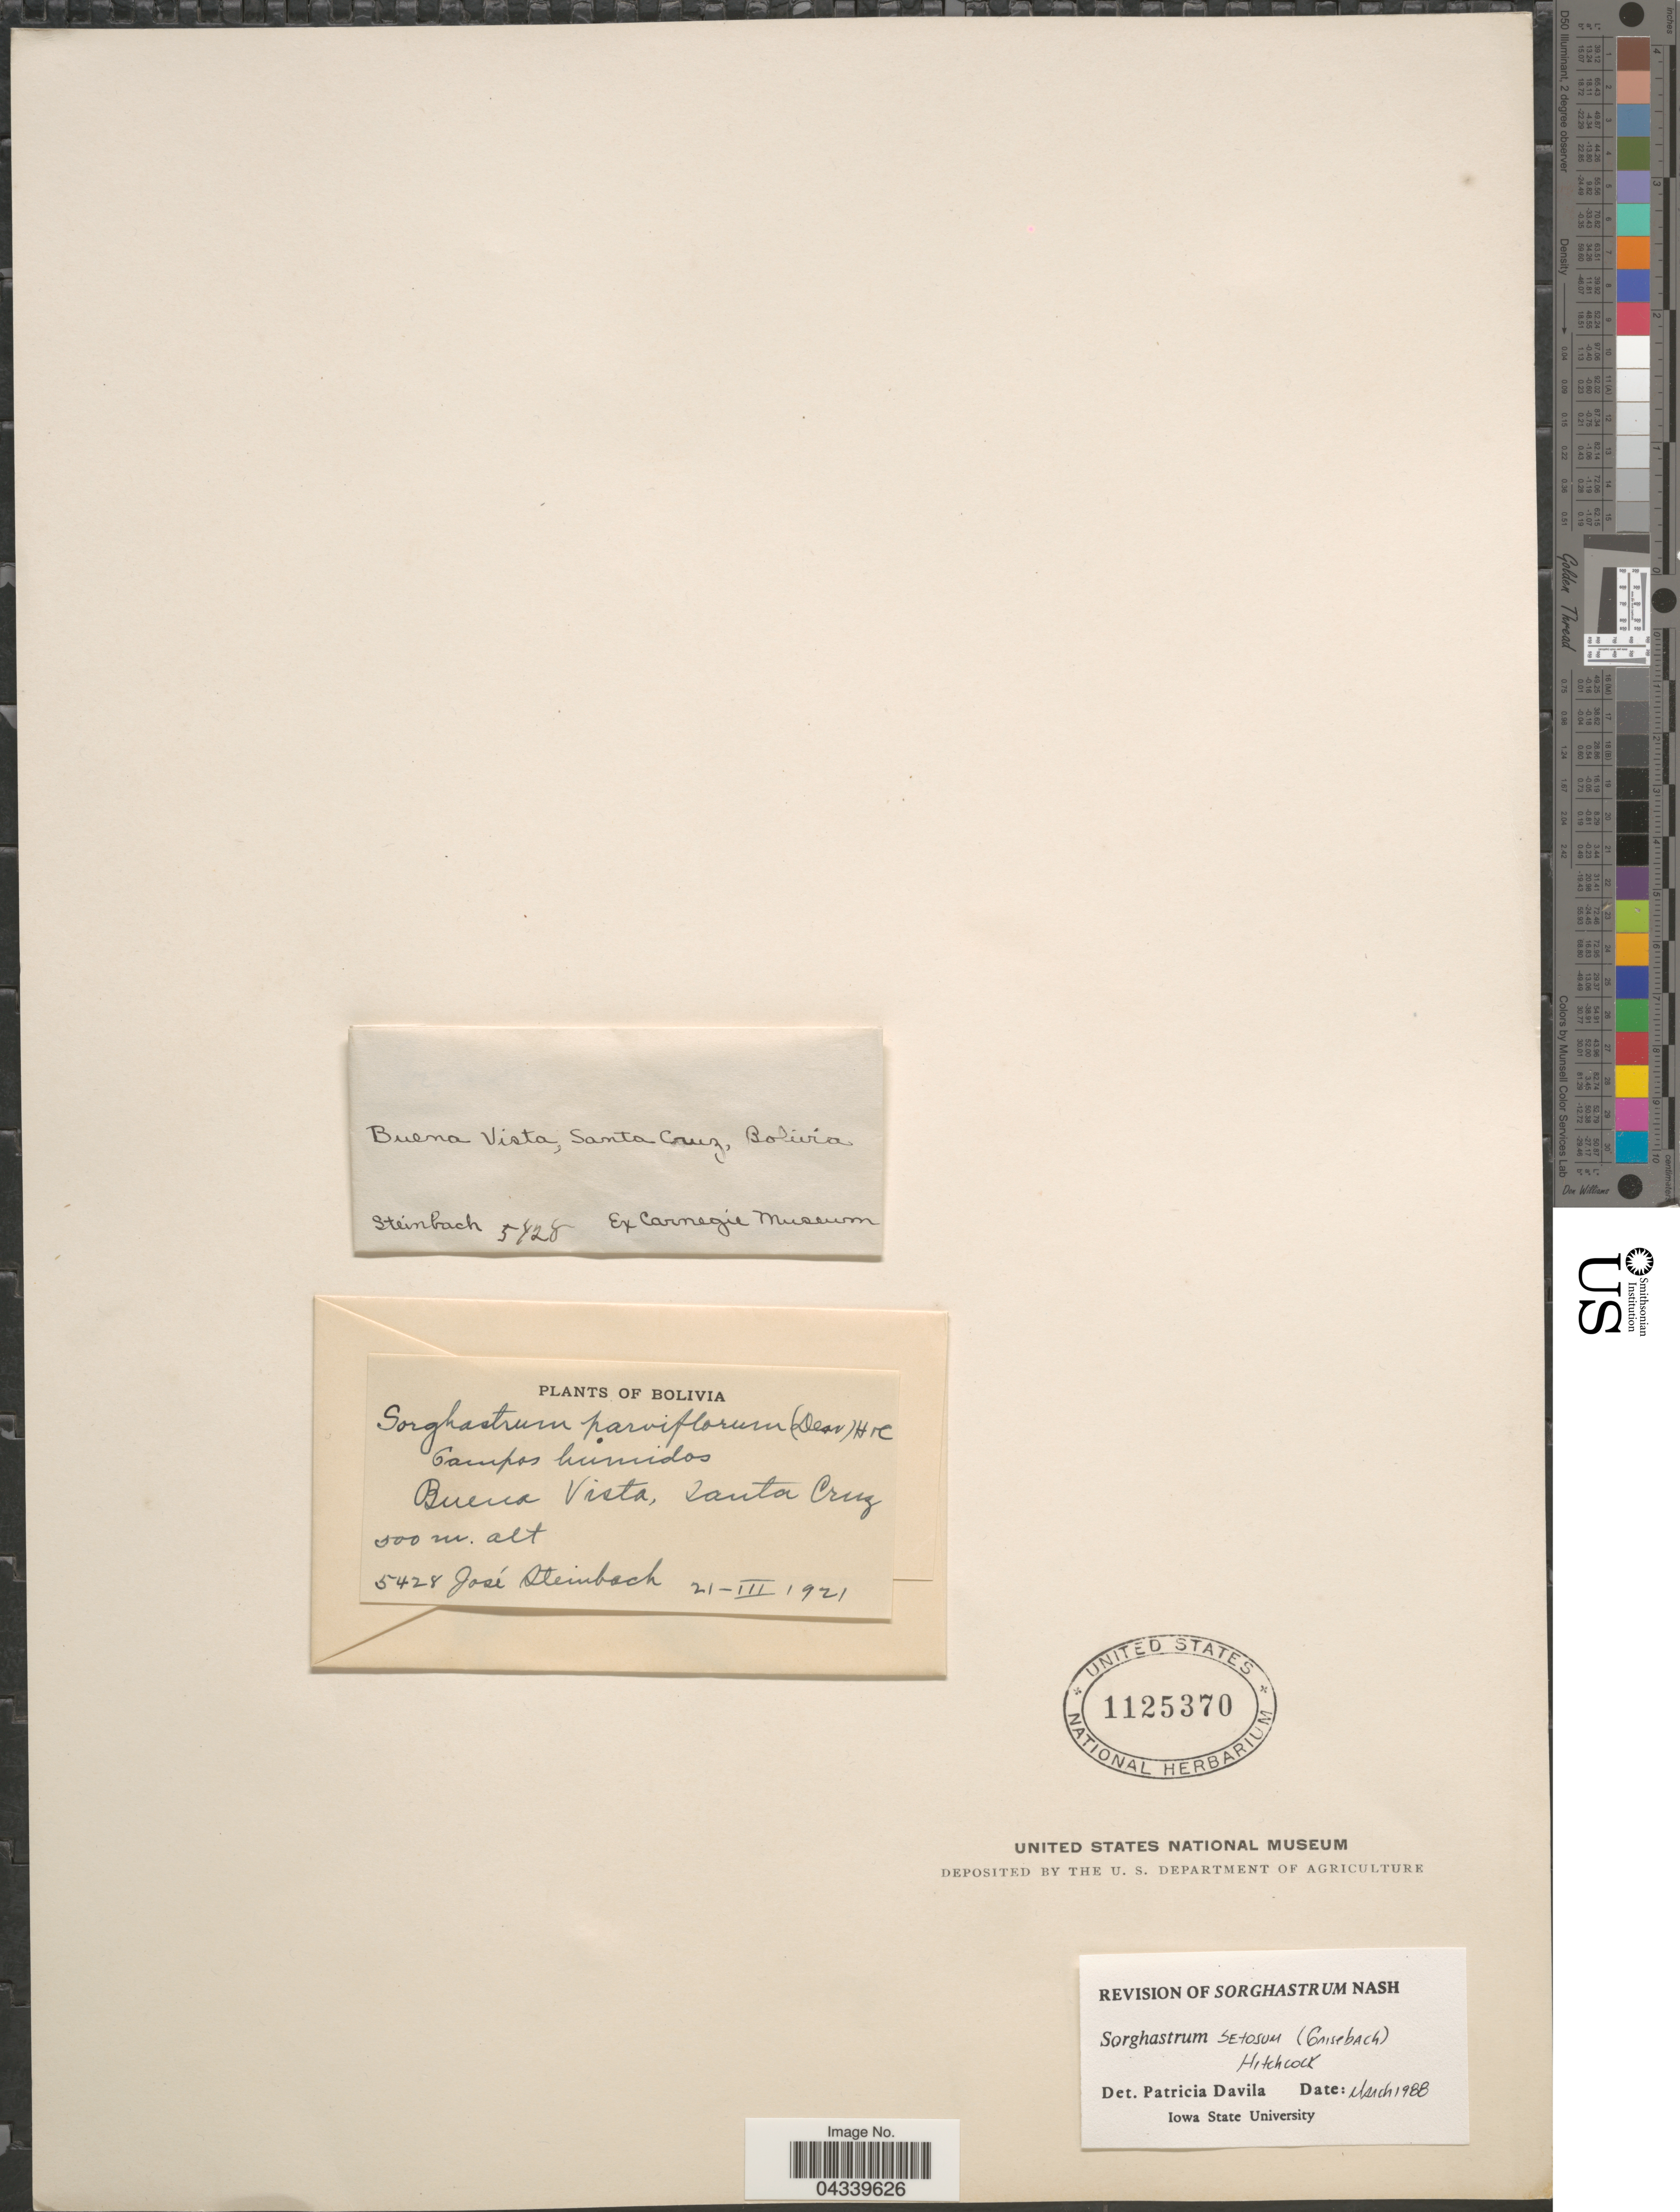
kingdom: Plantae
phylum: Tracheophyta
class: Liliopsida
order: Poales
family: Poaceae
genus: Sorghastrum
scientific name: Sorghastrum setosum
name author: (Griseb.) Hitchc.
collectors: J. Steinbach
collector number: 5428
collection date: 1921-03-21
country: Bolivia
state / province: Santa Cruz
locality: Buena Vista.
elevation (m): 500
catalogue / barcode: US 1125370